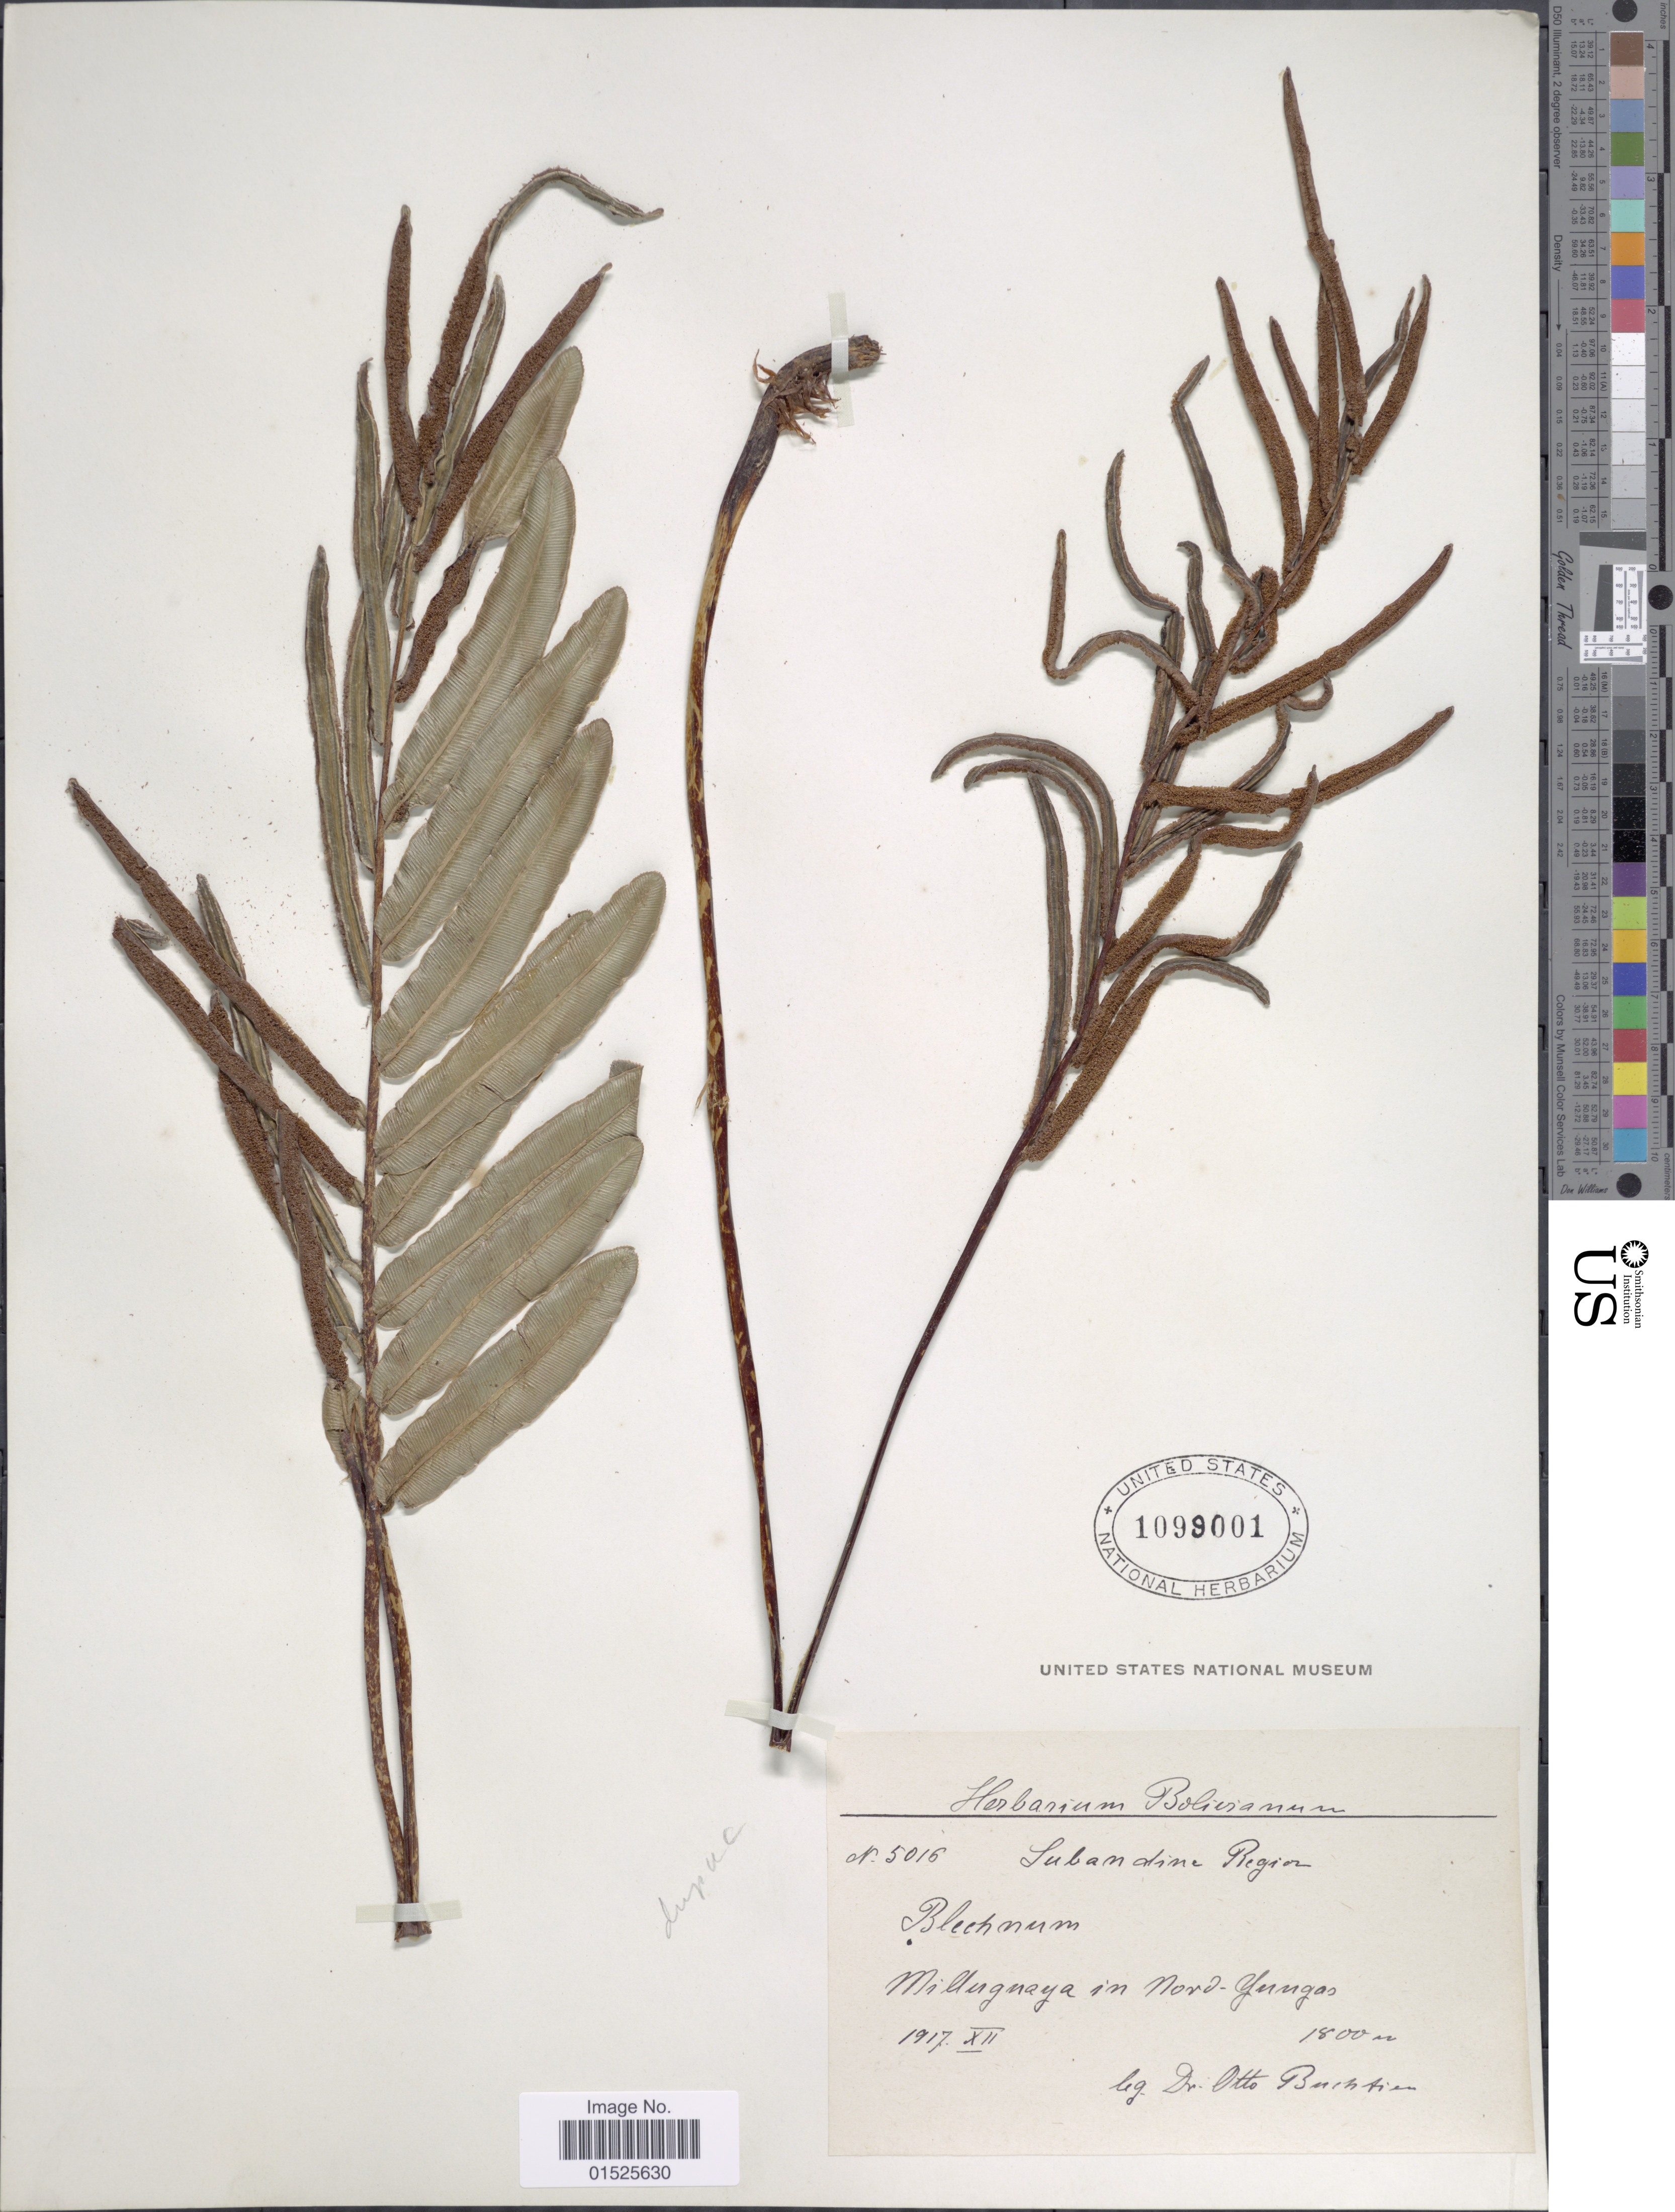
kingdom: Plantae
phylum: Tracheophyta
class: Polypodiopsida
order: Polypodiales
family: Blechnaceae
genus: Blechnum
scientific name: Blechnum cordatum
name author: (Desv.) Hieron.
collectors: O. Buchtien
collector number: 5016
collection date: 1917-12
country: Bolivia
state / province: La Paz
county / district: Nor Yungas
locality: Subandine Region. Milluguaya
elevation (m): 1800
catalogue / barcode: US 1099001